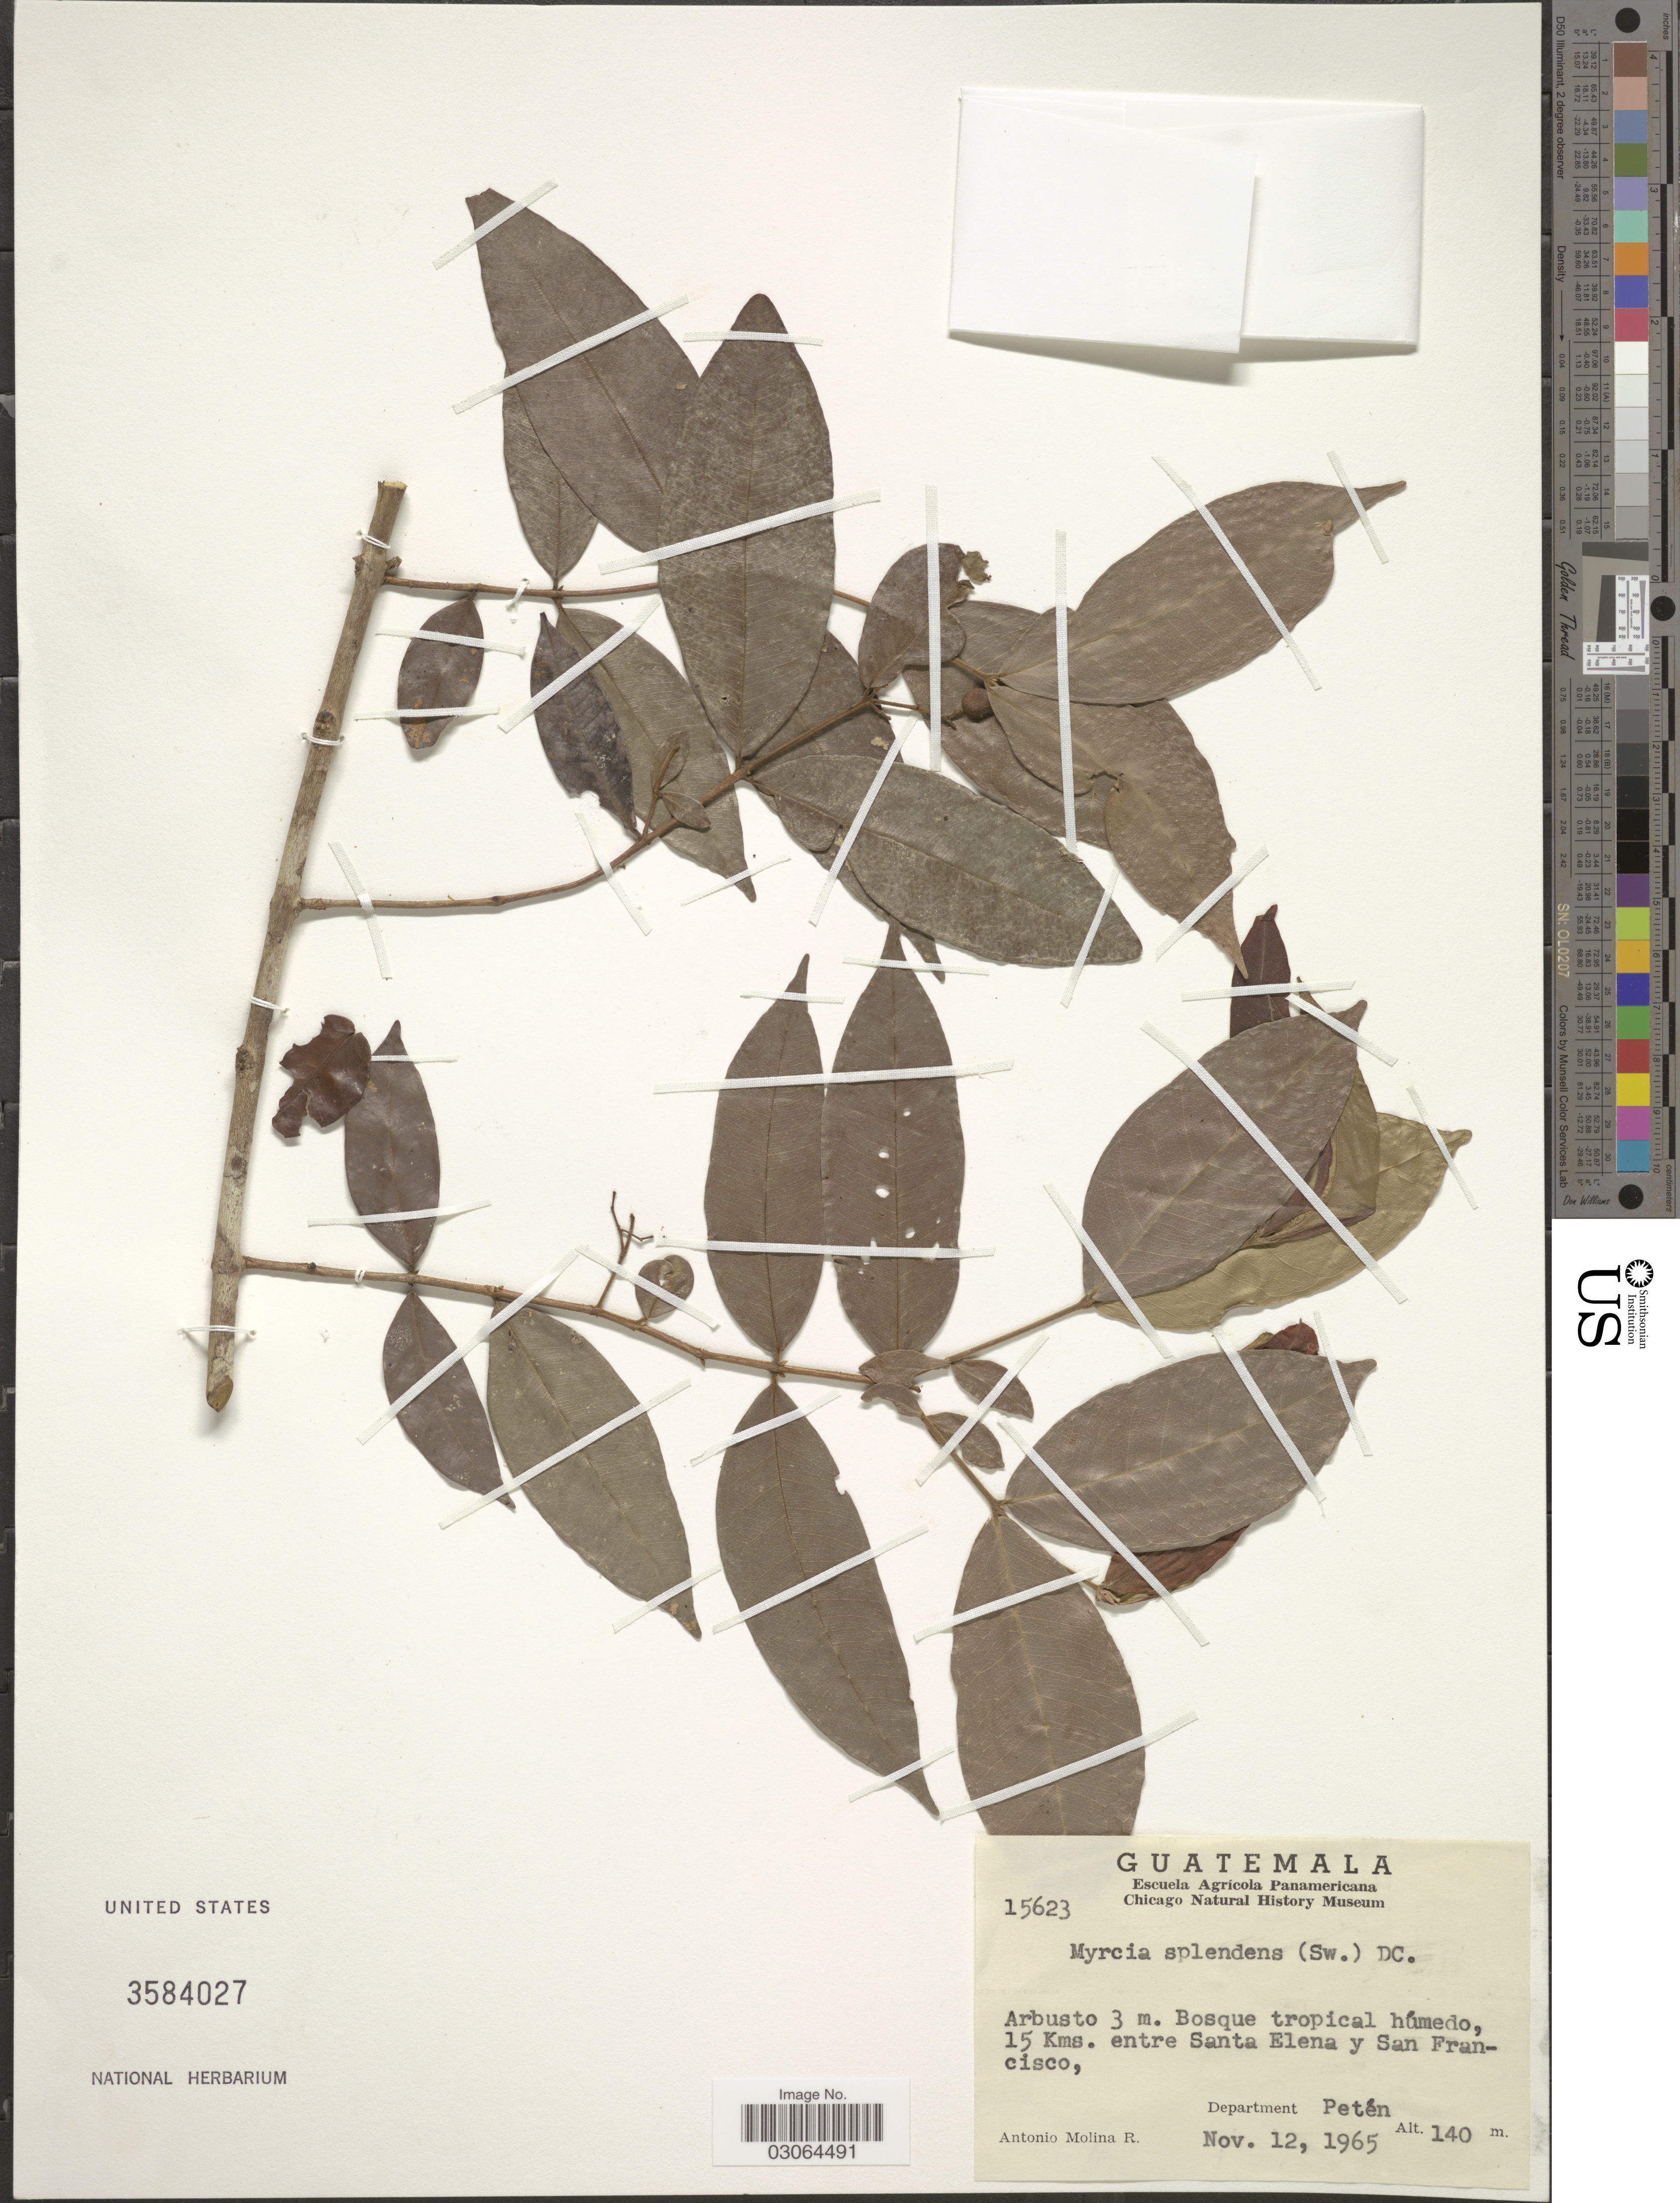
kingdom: Plantae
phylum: Tracheophyta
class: Magnoliopsida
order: Myrtales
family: Myrtaceae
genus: Myrcia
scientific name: Myrcia splendens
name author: (Sw.) DC.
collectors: A. Molina R.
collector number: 15623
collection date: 1965-11-12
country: Guatemala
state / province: El Petén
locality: Bosque tropical húmedo, 15 Kms. entre Santa Elena y San Francisco, Department Petén.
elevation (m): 140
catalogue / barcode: US 3584027